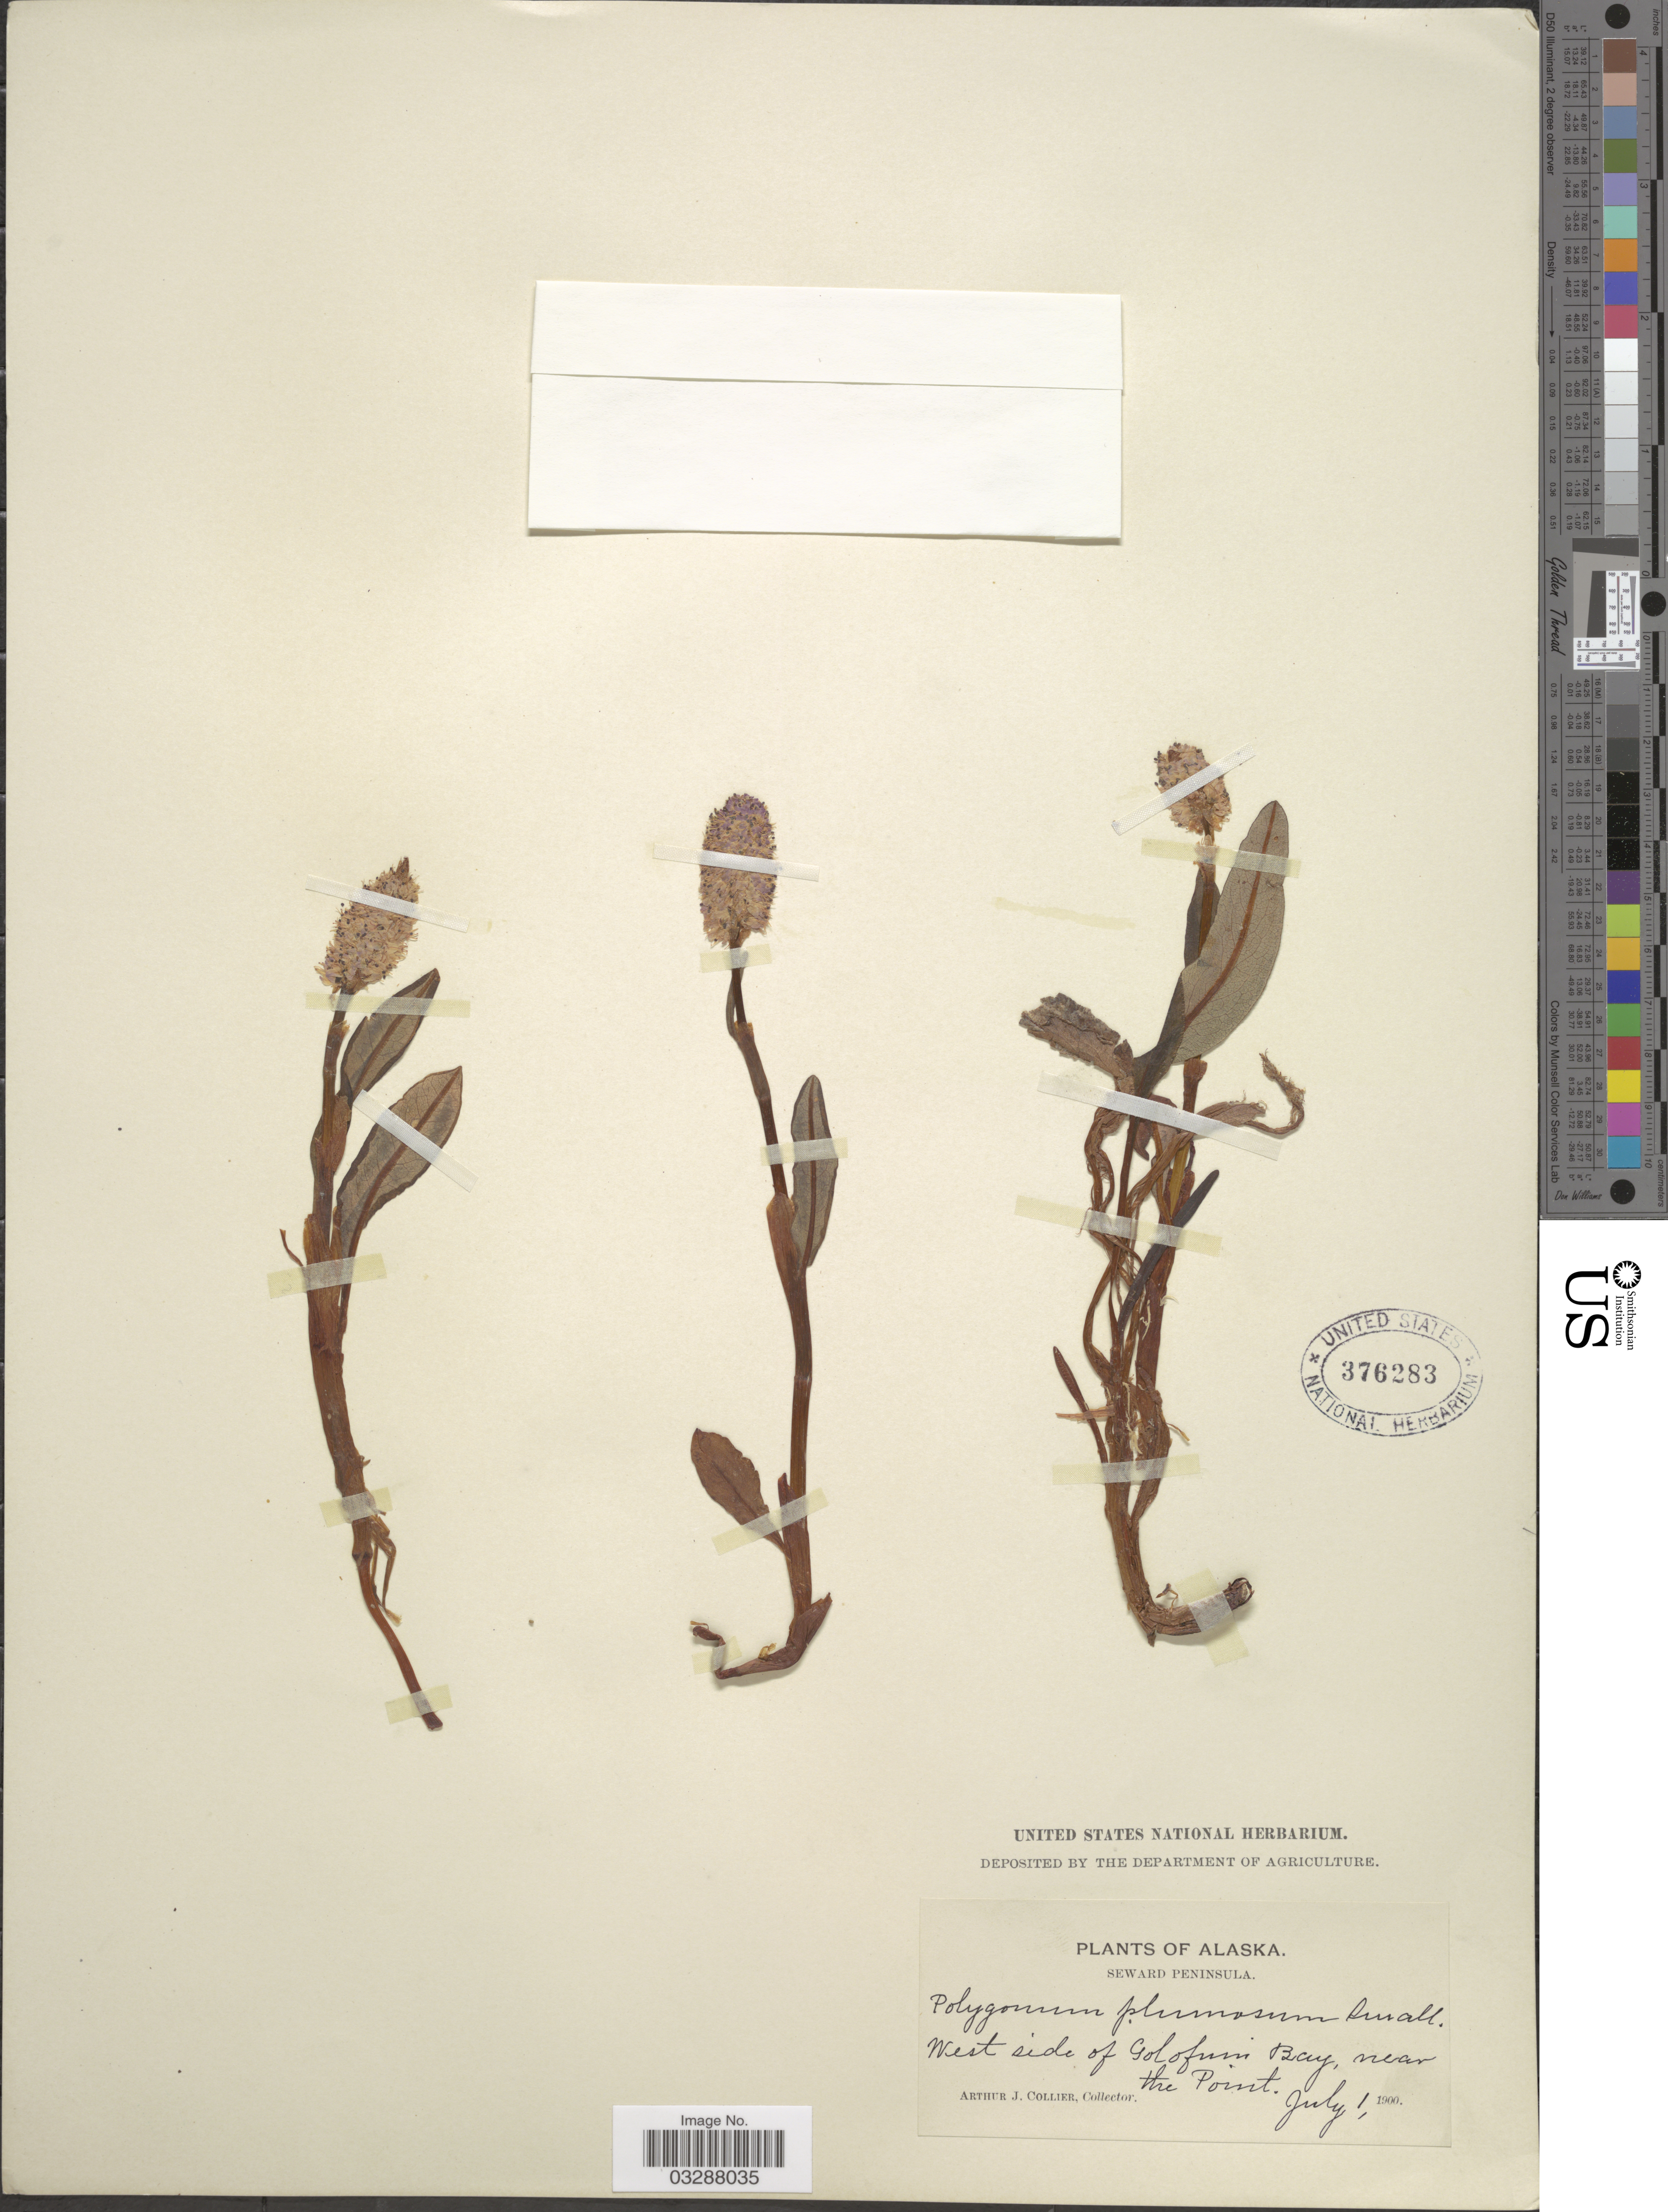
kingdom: Plantae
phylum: Tracheophyta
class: Magnoliopsida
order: Caryophyllales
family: Polygonaceae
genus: Bistorta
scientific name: Bistorta plumosa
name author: (Small) Greene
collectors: A. Collier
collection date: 1900-07-01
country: United States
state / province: Alaska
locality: Seward Peninsula. West side of Golofinn Bay, near the Point.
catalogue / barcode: US 376283